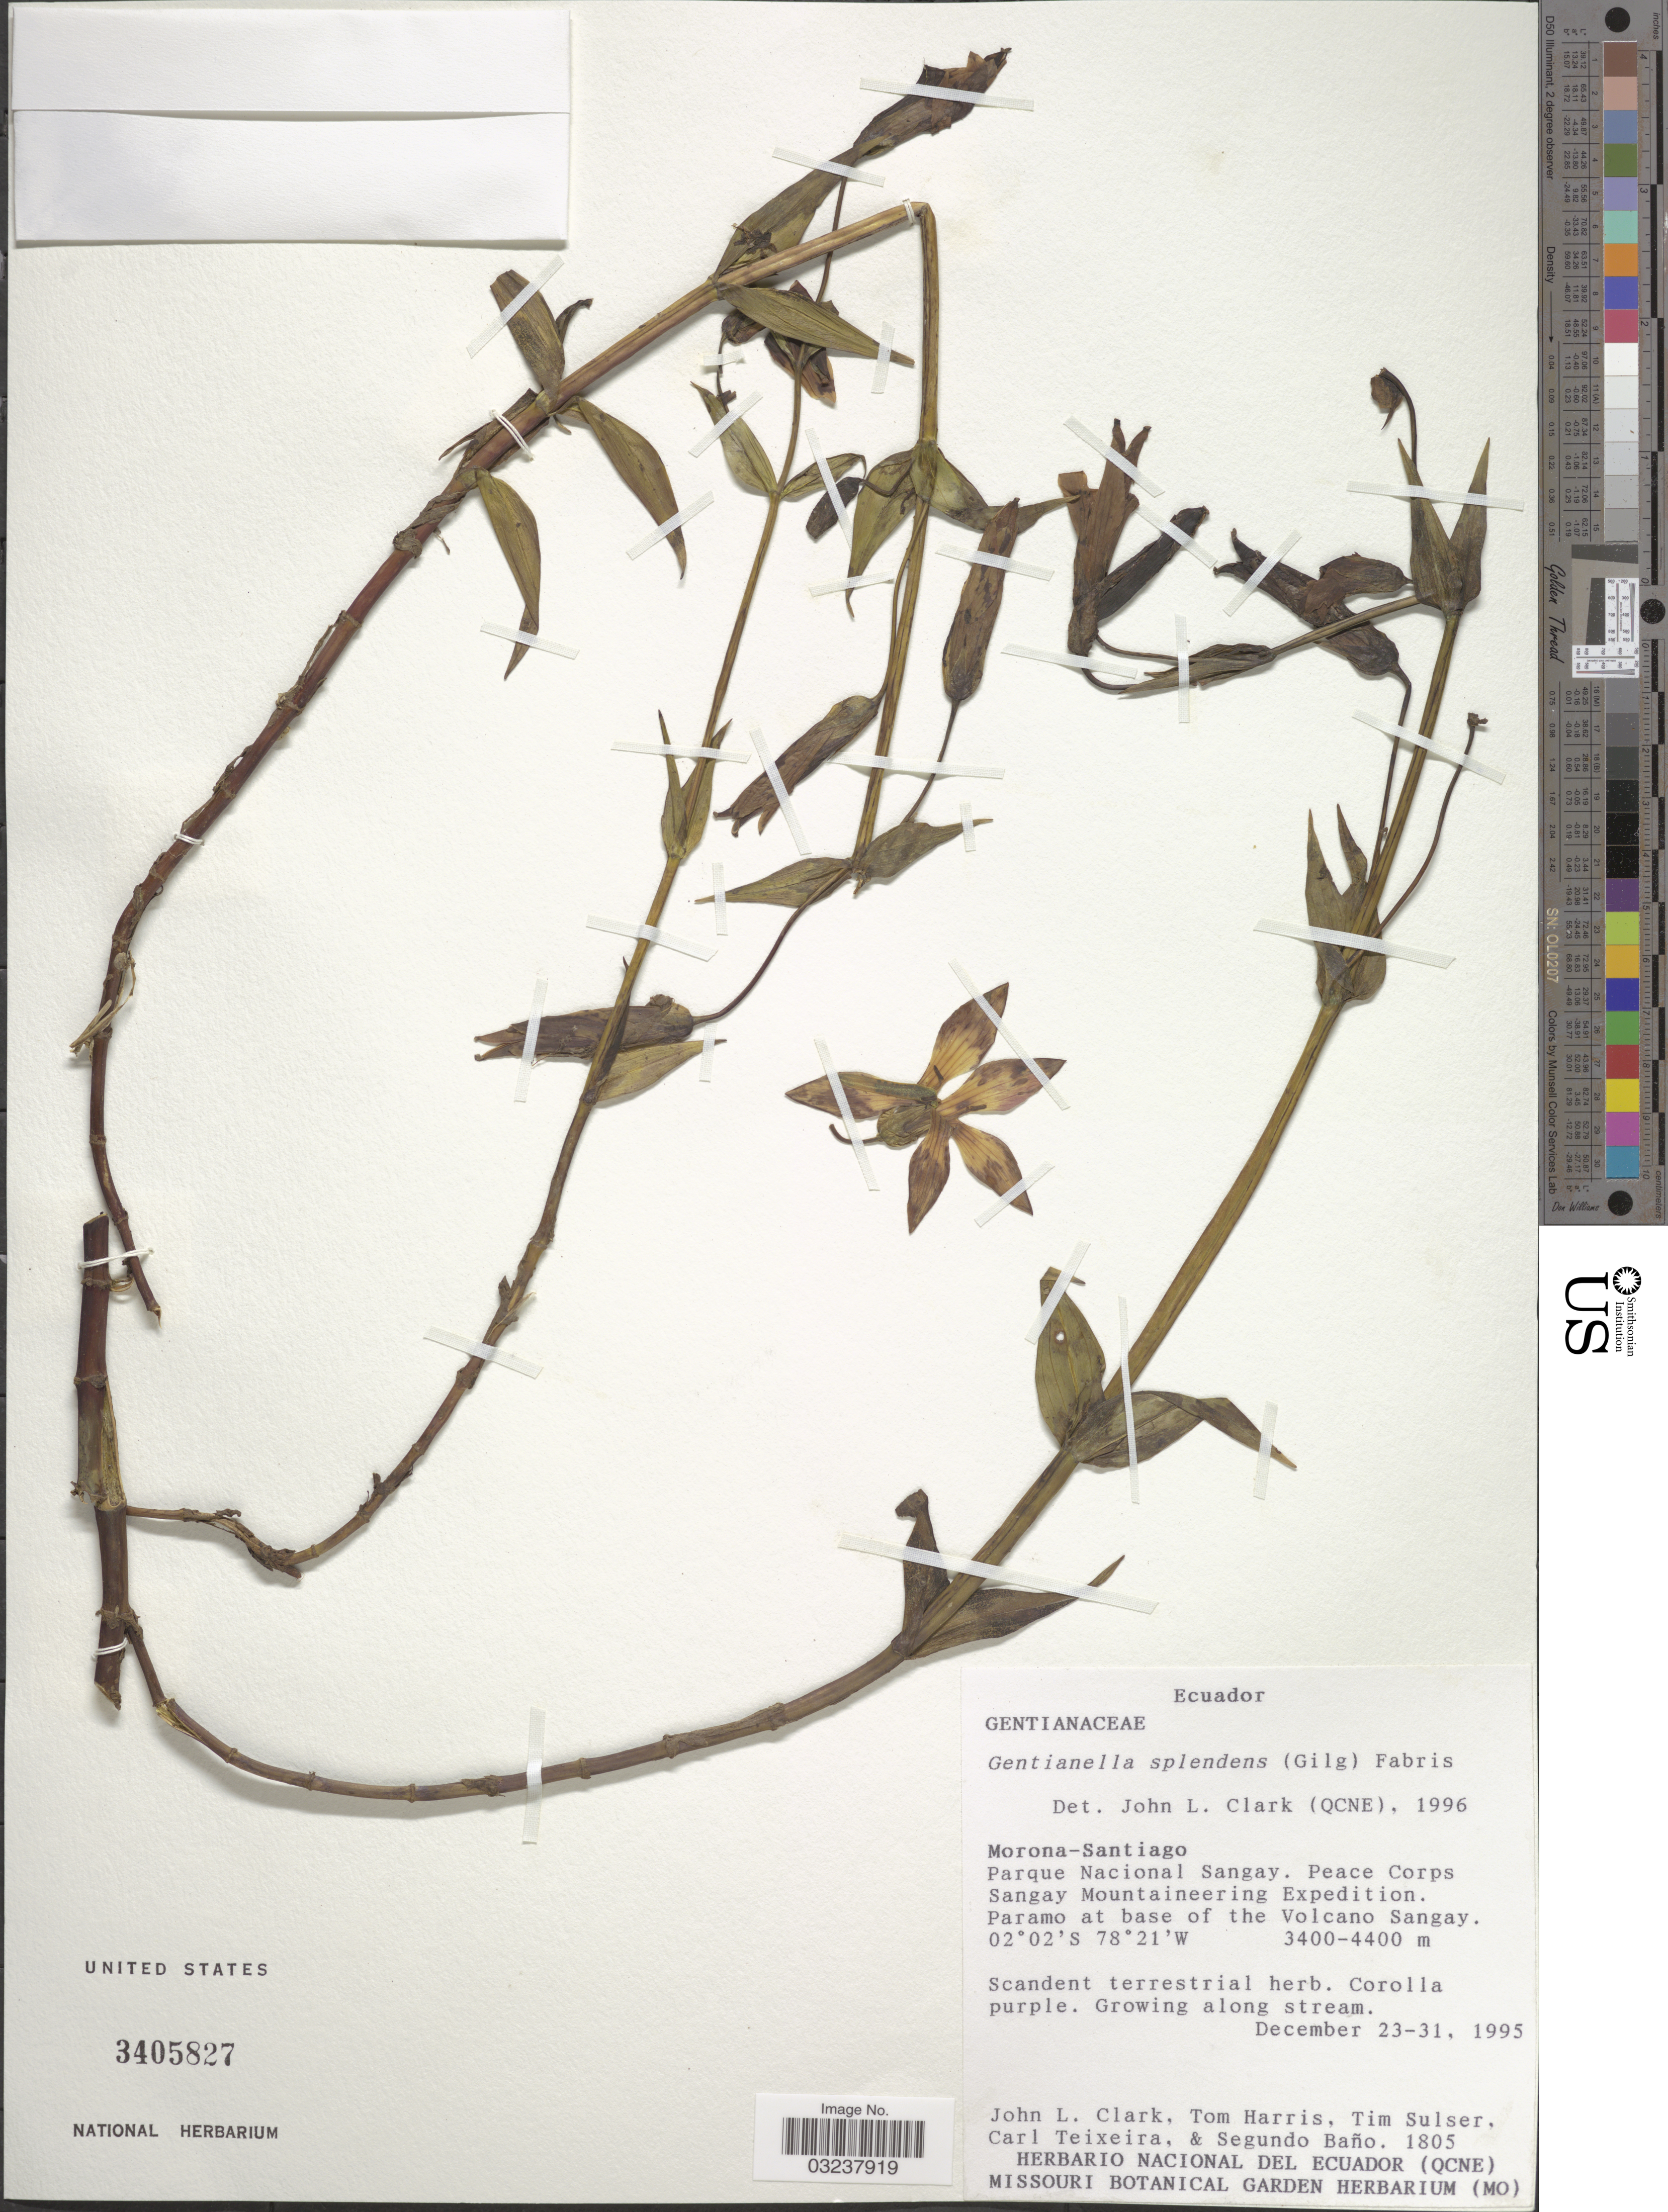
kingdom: Plantae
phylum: Tracheophyta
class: Magnoliopsida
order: Gentianales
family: Gentianaceae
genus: Gentianella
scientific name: Gentianella splendens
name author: (Gilg) Fabris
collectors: J. L. Clark, T. Harris, T. Sulser, C. Teixeira & S. Bano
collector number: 1805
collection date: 1995-12-23/1995-12-31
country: Ecuador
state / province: Morona-Santiago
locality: Parque Nacional Sangay. Peace Corps Sangay Mountaineering Expedition. Paramo at base of the Volcano Sangay.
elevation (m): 3400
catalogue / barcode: US 3405827